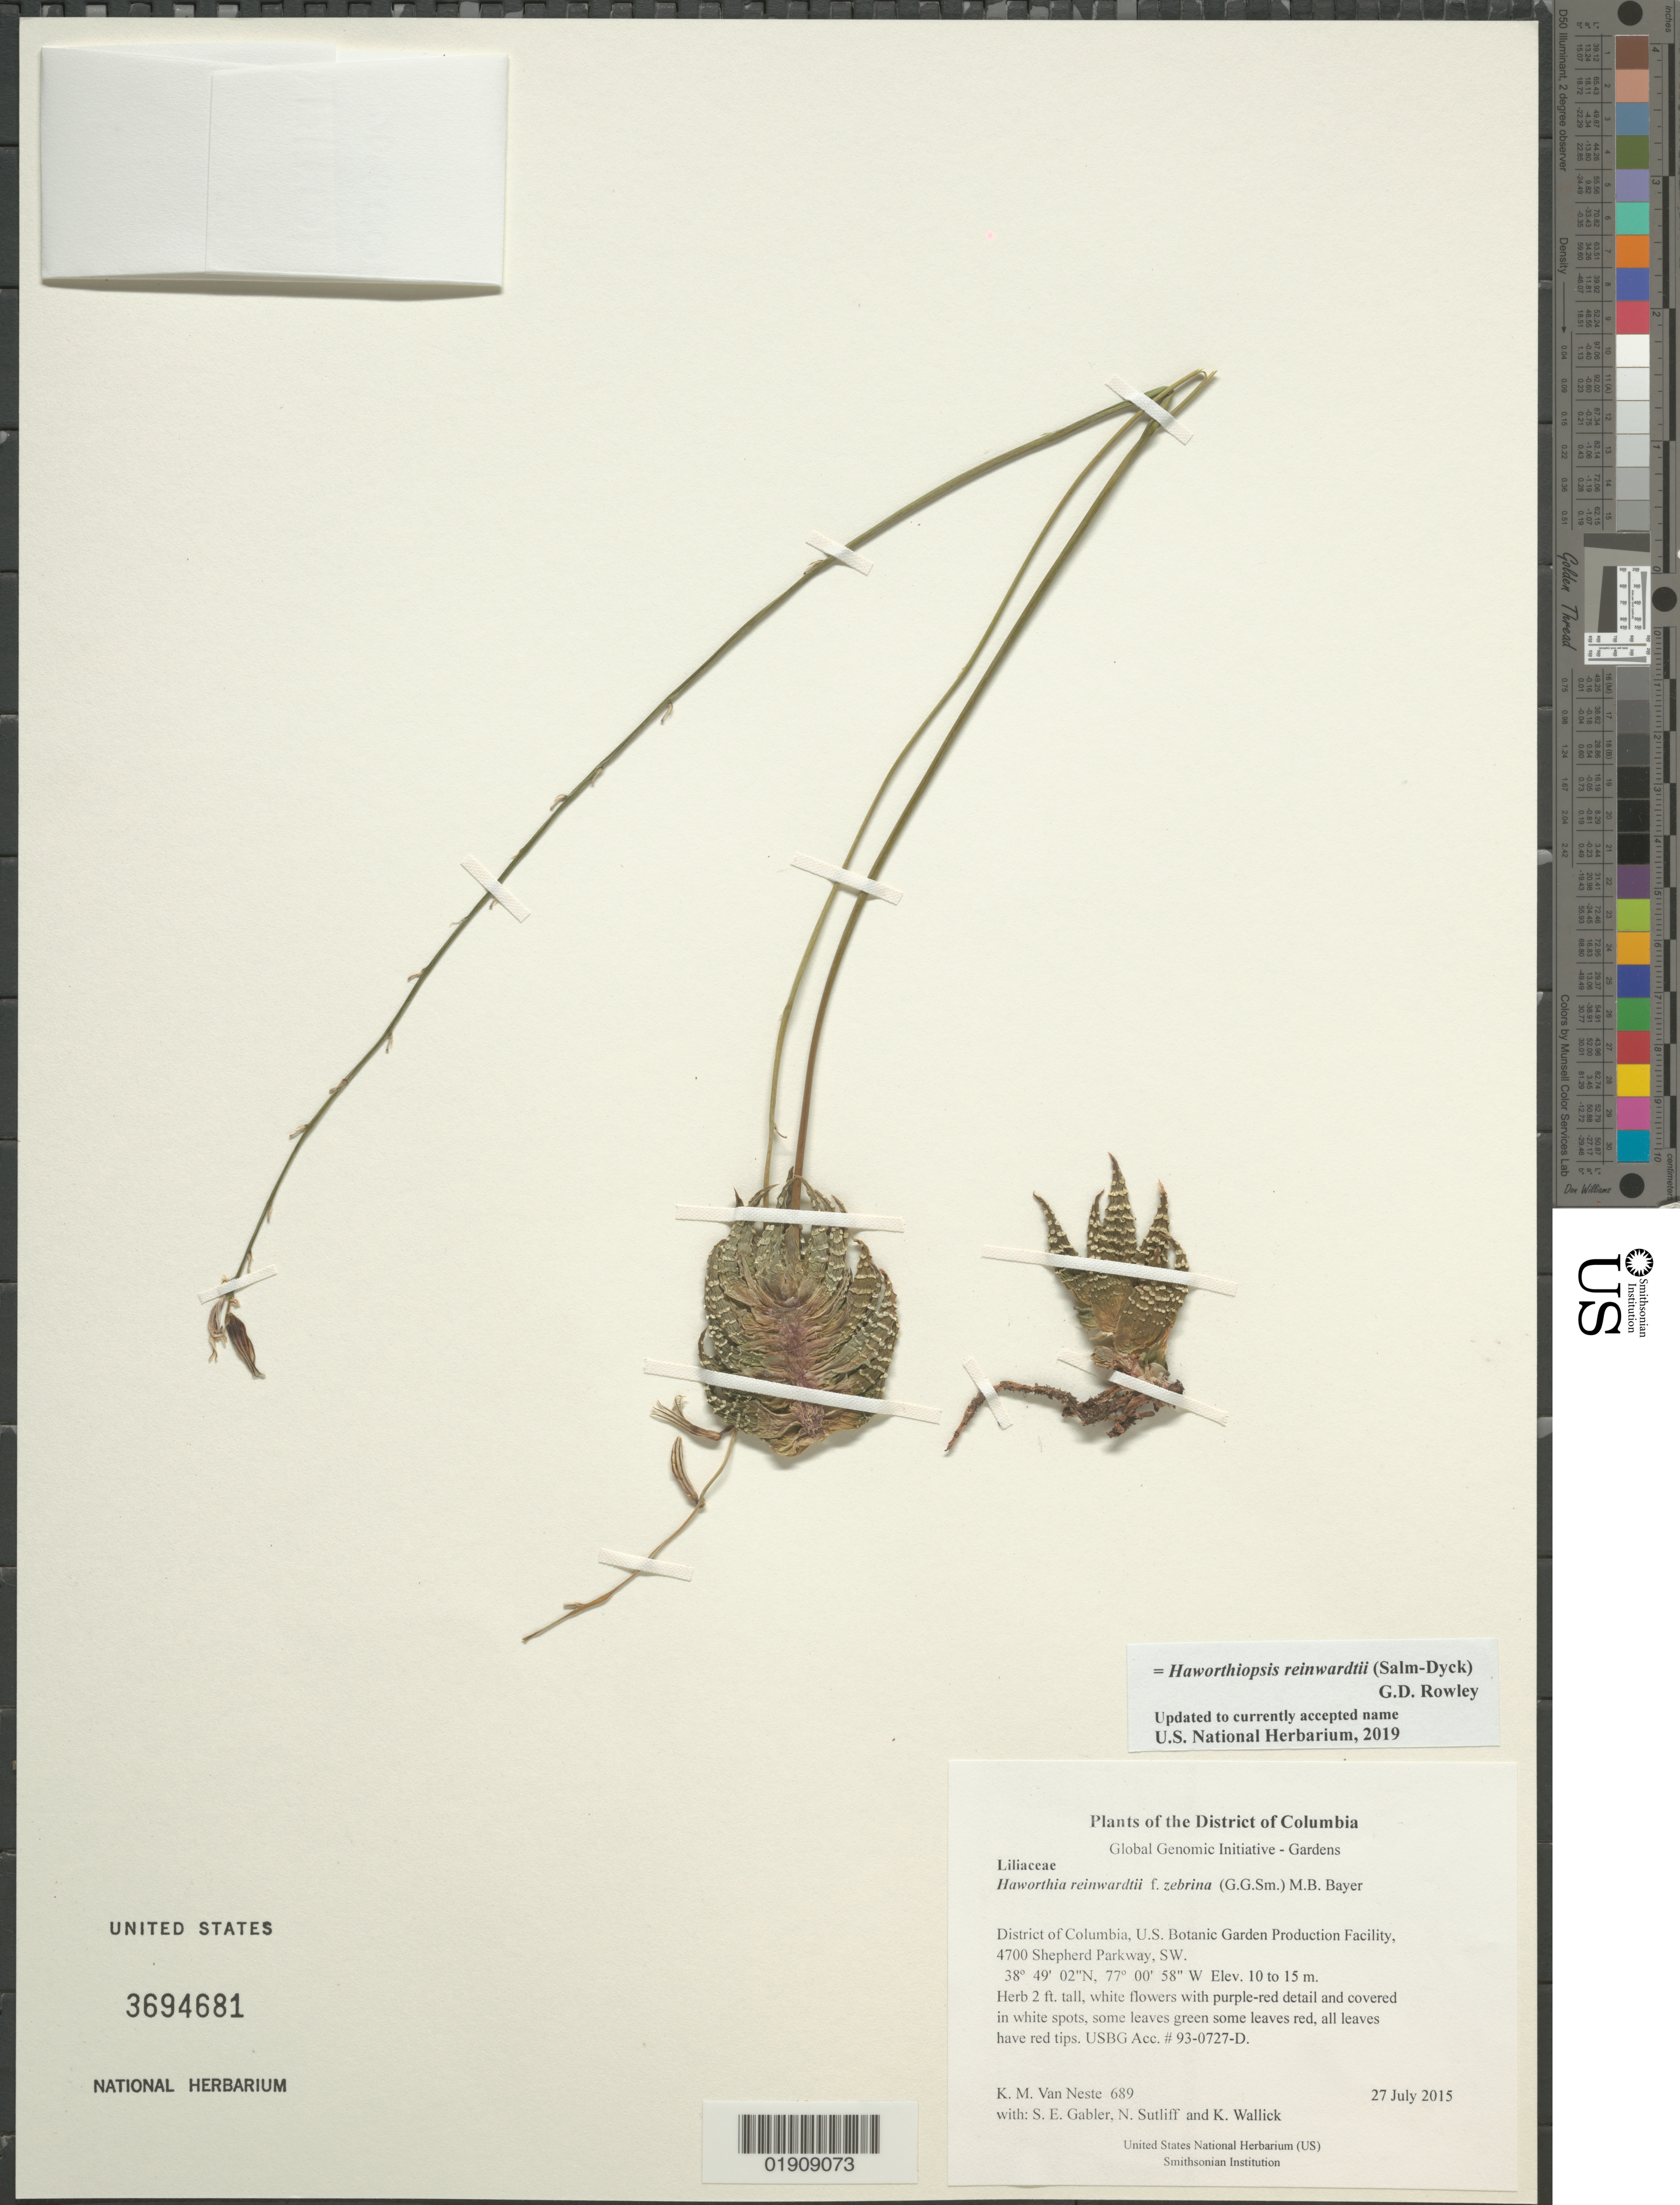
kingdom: Plantae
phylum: Tracheophyta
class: Liliopsida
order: Asparagales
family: Asphodelaceae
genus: Haworthia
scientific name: Haworthia reinwardtii f. zebrina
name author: (G.G.Sm.) M.B. Bayer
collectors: K. M. Van Neste, S. E. Gabler, N. Sutliff & K. Wallick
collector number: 689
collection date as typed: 27 July 2015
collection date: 2015-07-27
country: United States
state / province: District of Columbia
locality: U.S. Botanic Garden Production Facility, 4700 Shepherd Parkway, SW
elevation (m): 10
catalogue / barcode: US 3694681